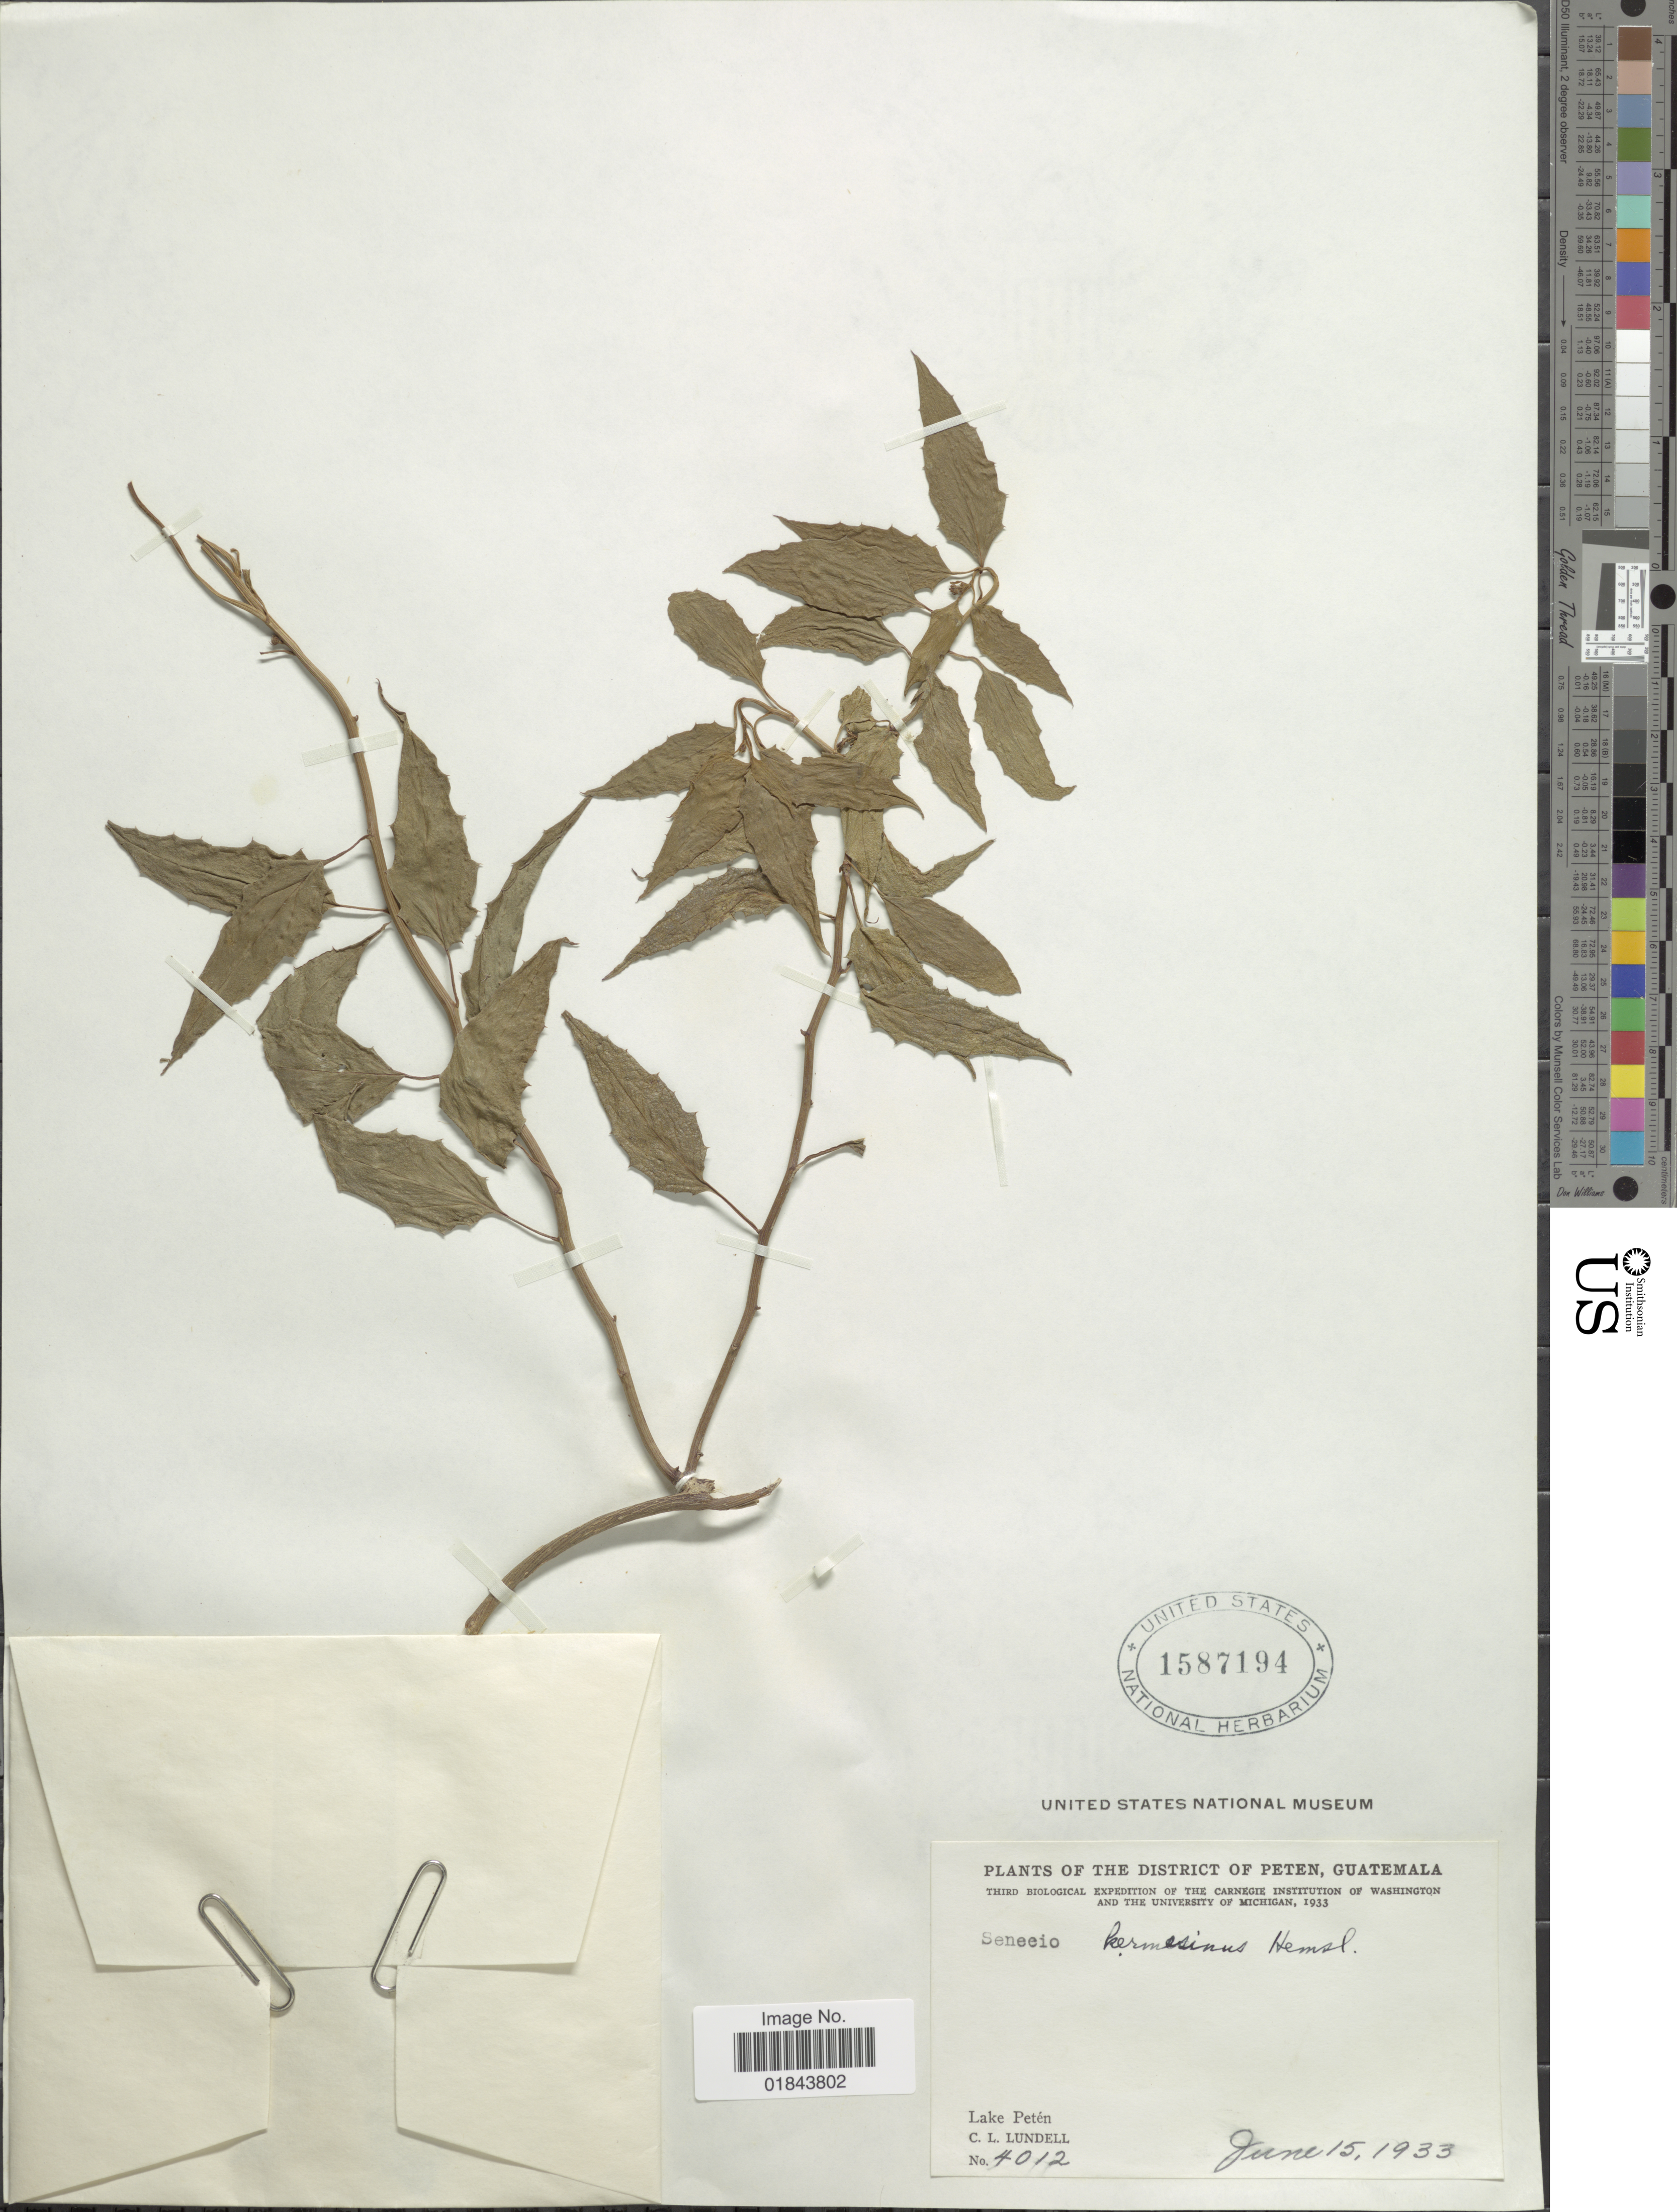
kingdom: Plantae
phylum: Tracheophyta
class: Magnoliopsida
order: Asterales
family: Asteraceae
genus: Pseudogynoxys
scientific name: Pseudogynoxys chenopodioides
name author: (Kunth) Cabrera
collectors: C. L. Lundell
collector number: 4012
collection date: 1933-06-15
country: Guatemala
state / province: El Petén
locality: District of Peten, Guatemala. Lake Petén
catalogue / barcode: US 1587194